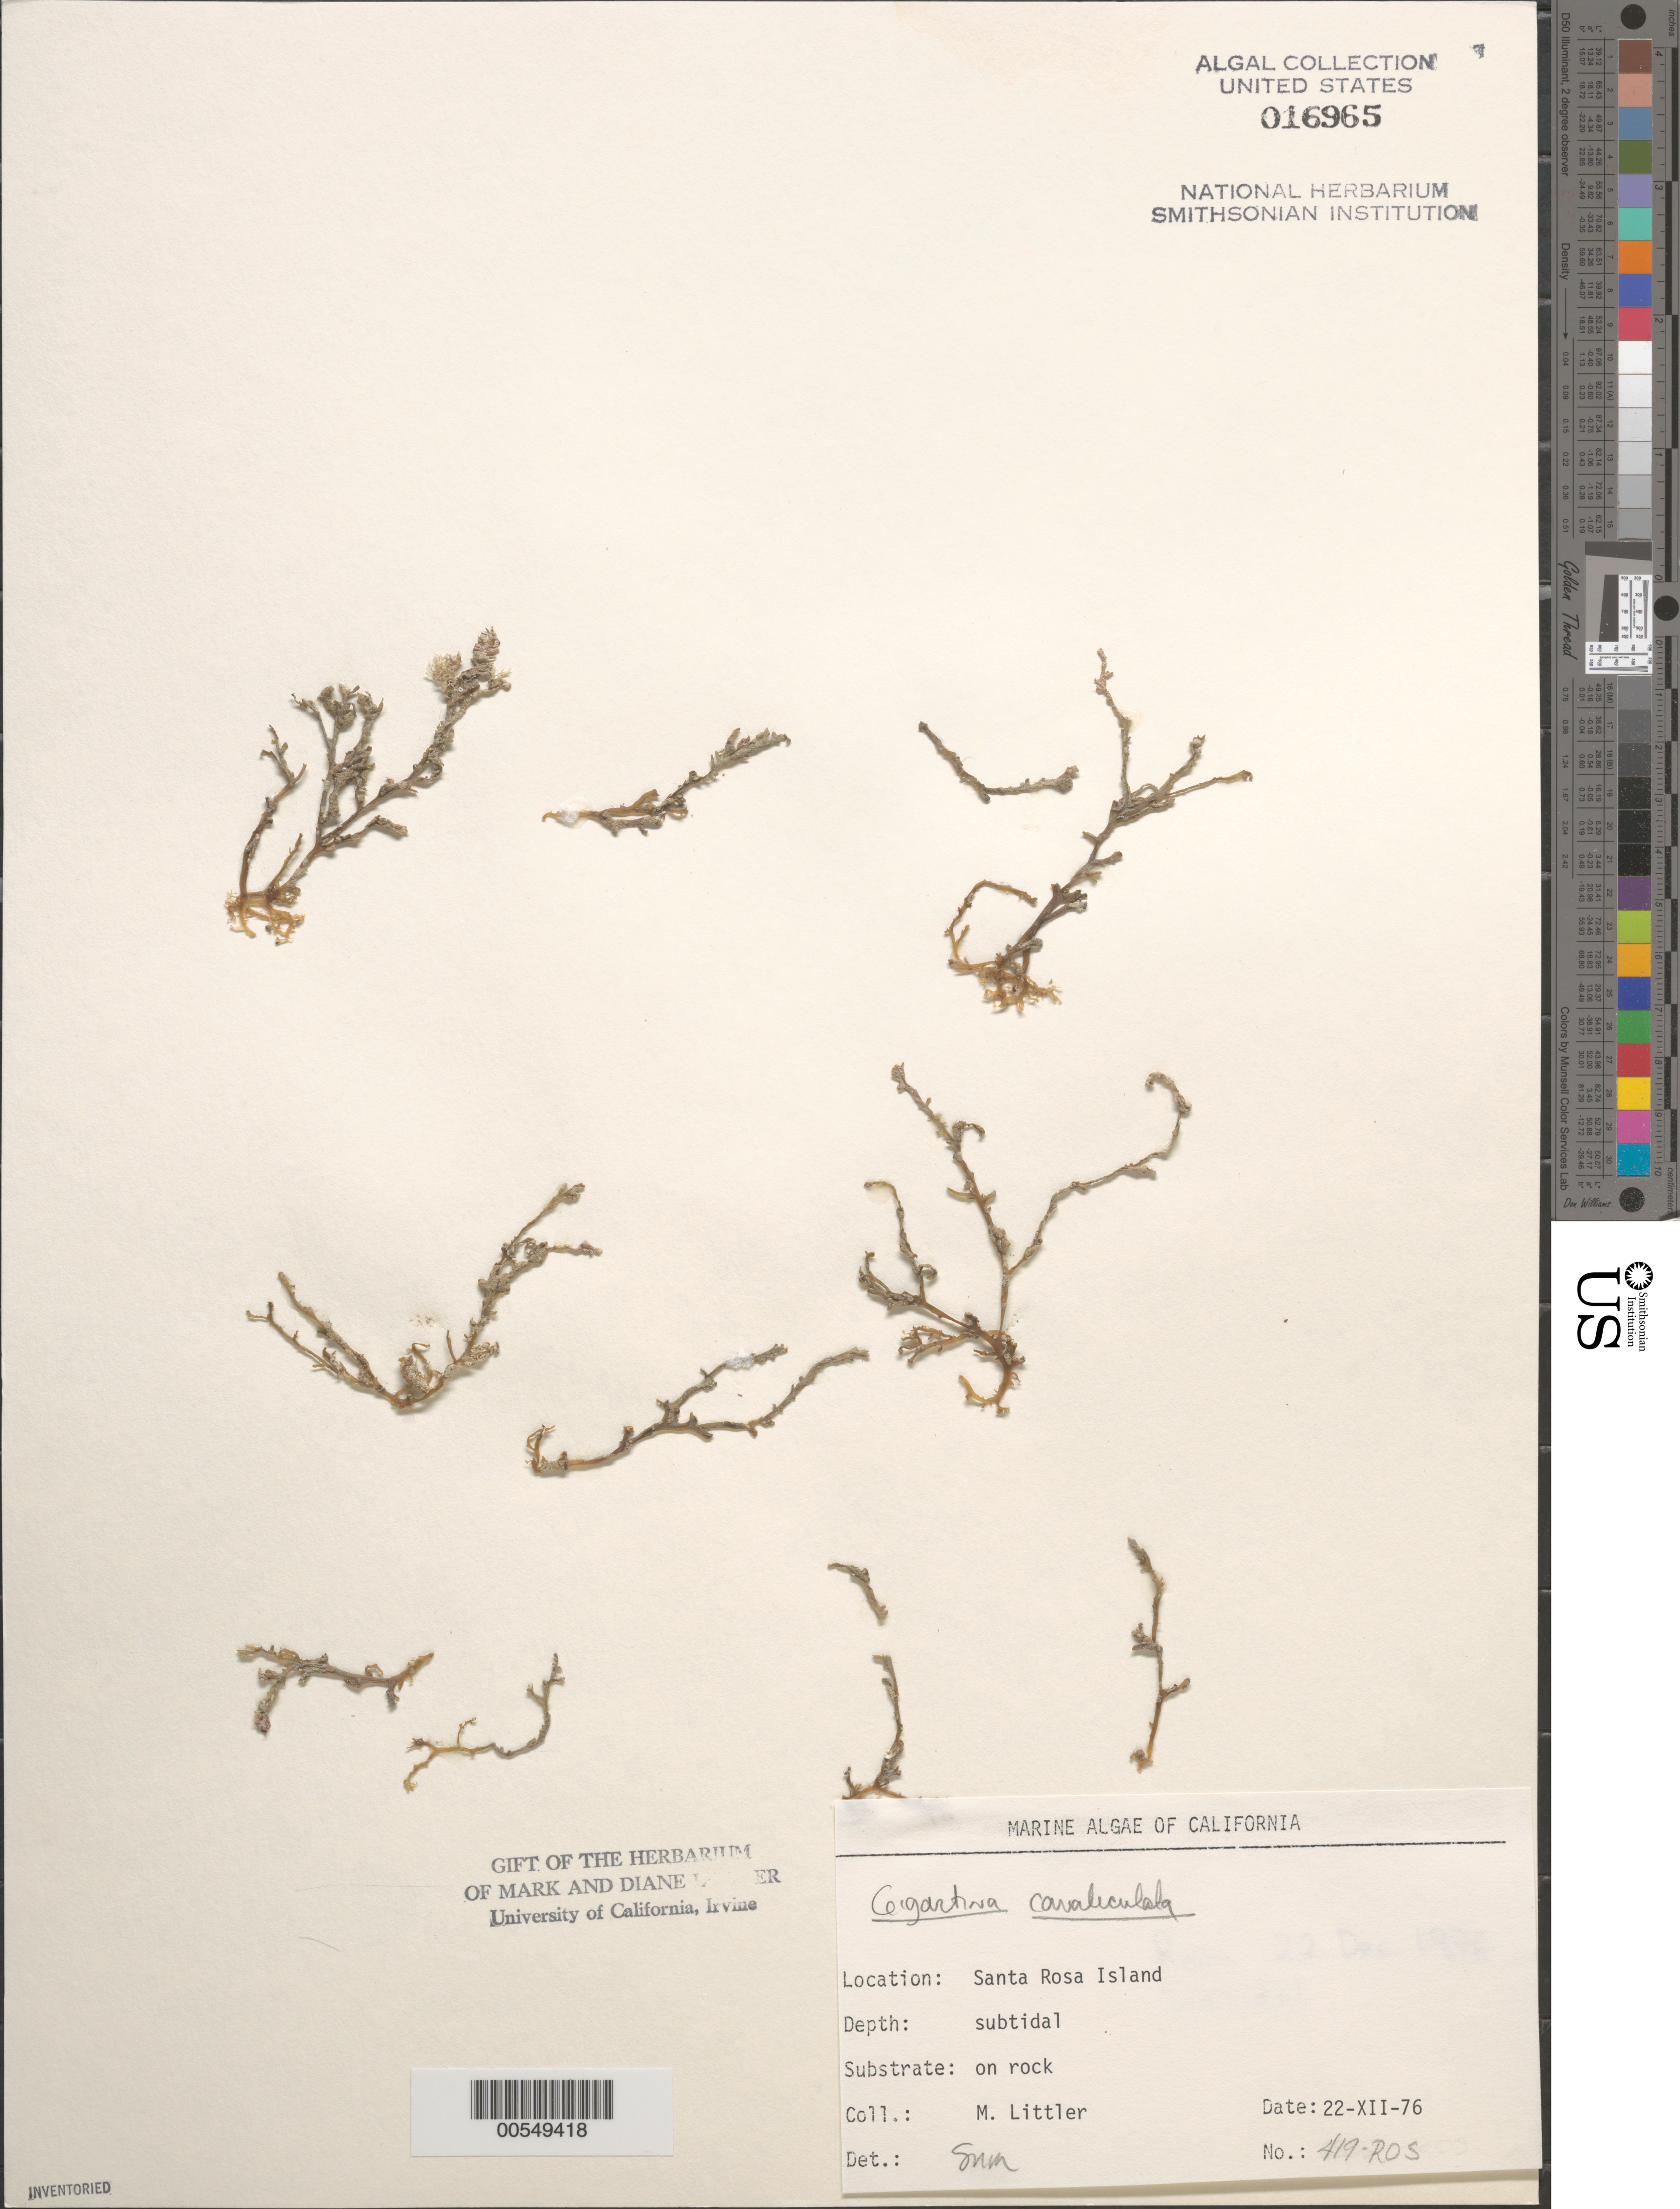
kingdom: Plantae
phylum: Rhodophyta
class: Florideophyceae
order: Gigartinales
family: Gigartinaceae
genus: Chondracanthus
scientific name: Chondracanthus canaliculatus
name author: (Harv.) Guiry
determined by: Algae name updating Project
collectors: M. M. Littler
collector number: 419-ros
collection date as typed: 22 Dec 1976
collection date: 1976-12-22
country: United States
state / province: California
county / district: Santa Barbara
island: Santa Rosa Island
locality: Johnson's Lee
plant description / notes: BLM-SOCALBIGHT Rocky Intertidal Survey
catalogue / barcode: US 16965